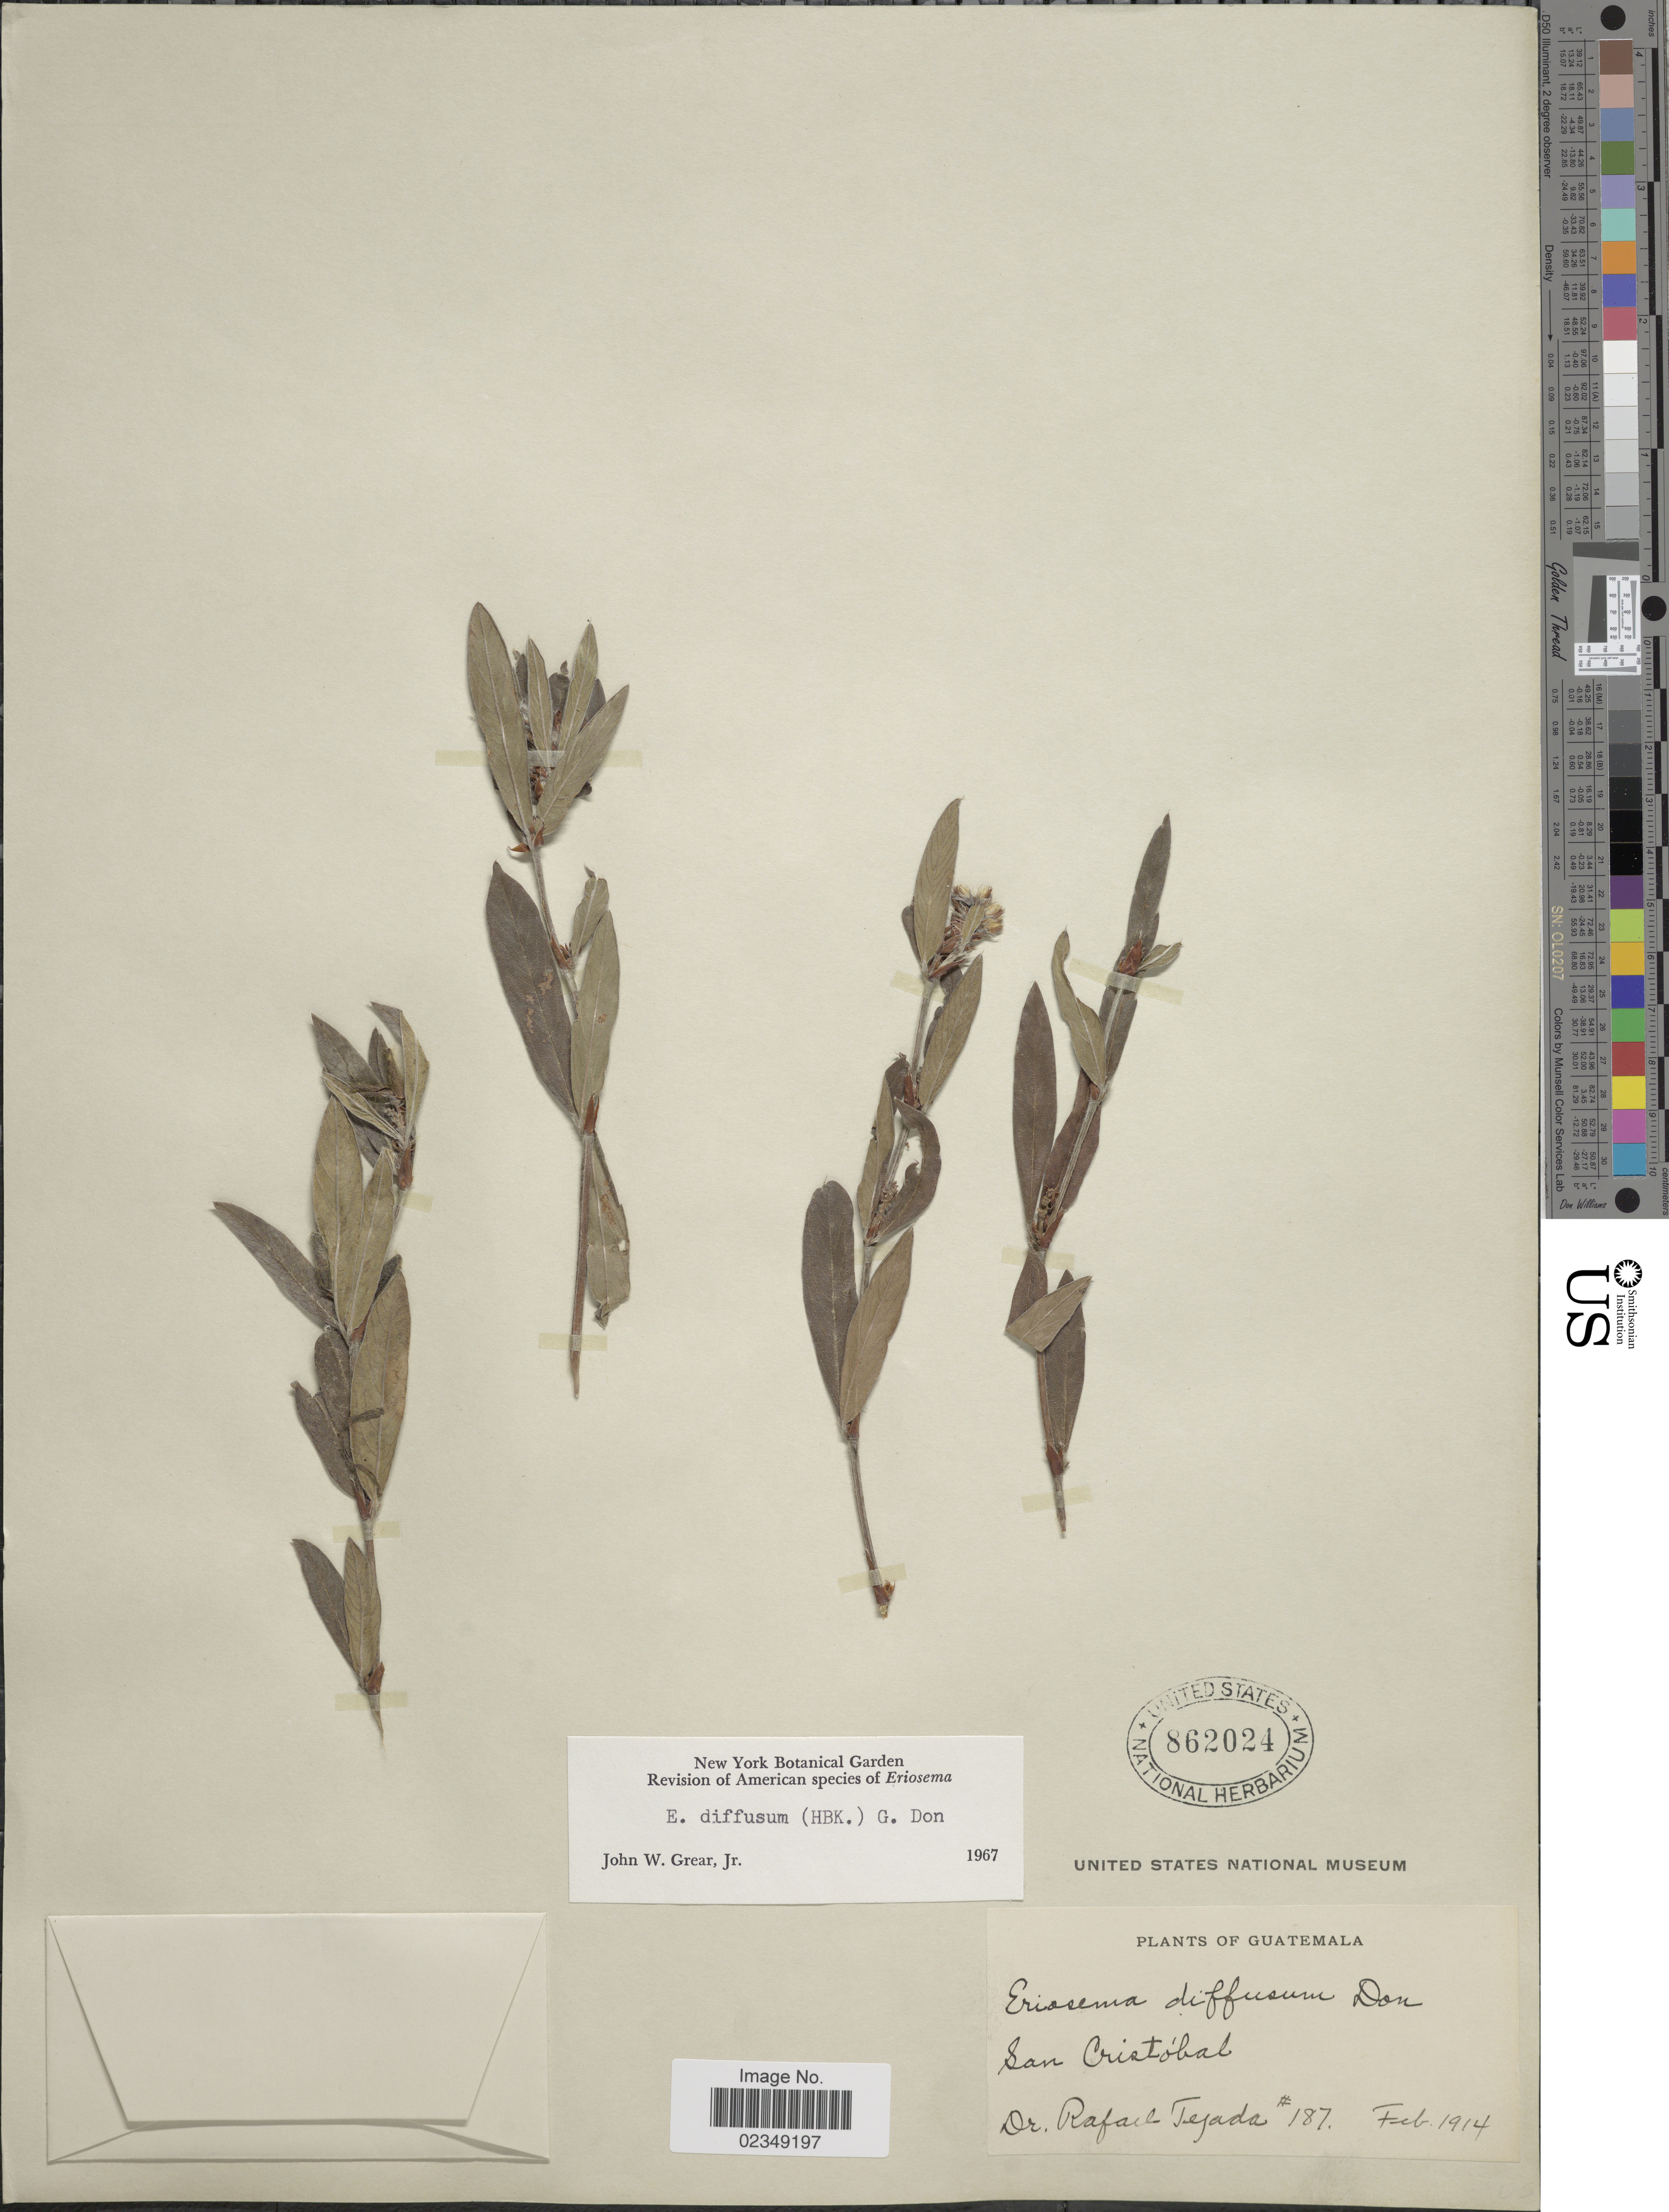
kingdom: Plantae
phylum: Tracheophyta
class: Magnoliopsida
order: Fabales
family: Fabaceae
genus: Eriosema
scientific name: Eriosema diffusum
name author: (Kunth) G. Don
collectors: R. Tejada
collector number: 187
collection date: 1914-02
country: Guatemala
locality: San Cristobal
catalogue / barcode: US 862024